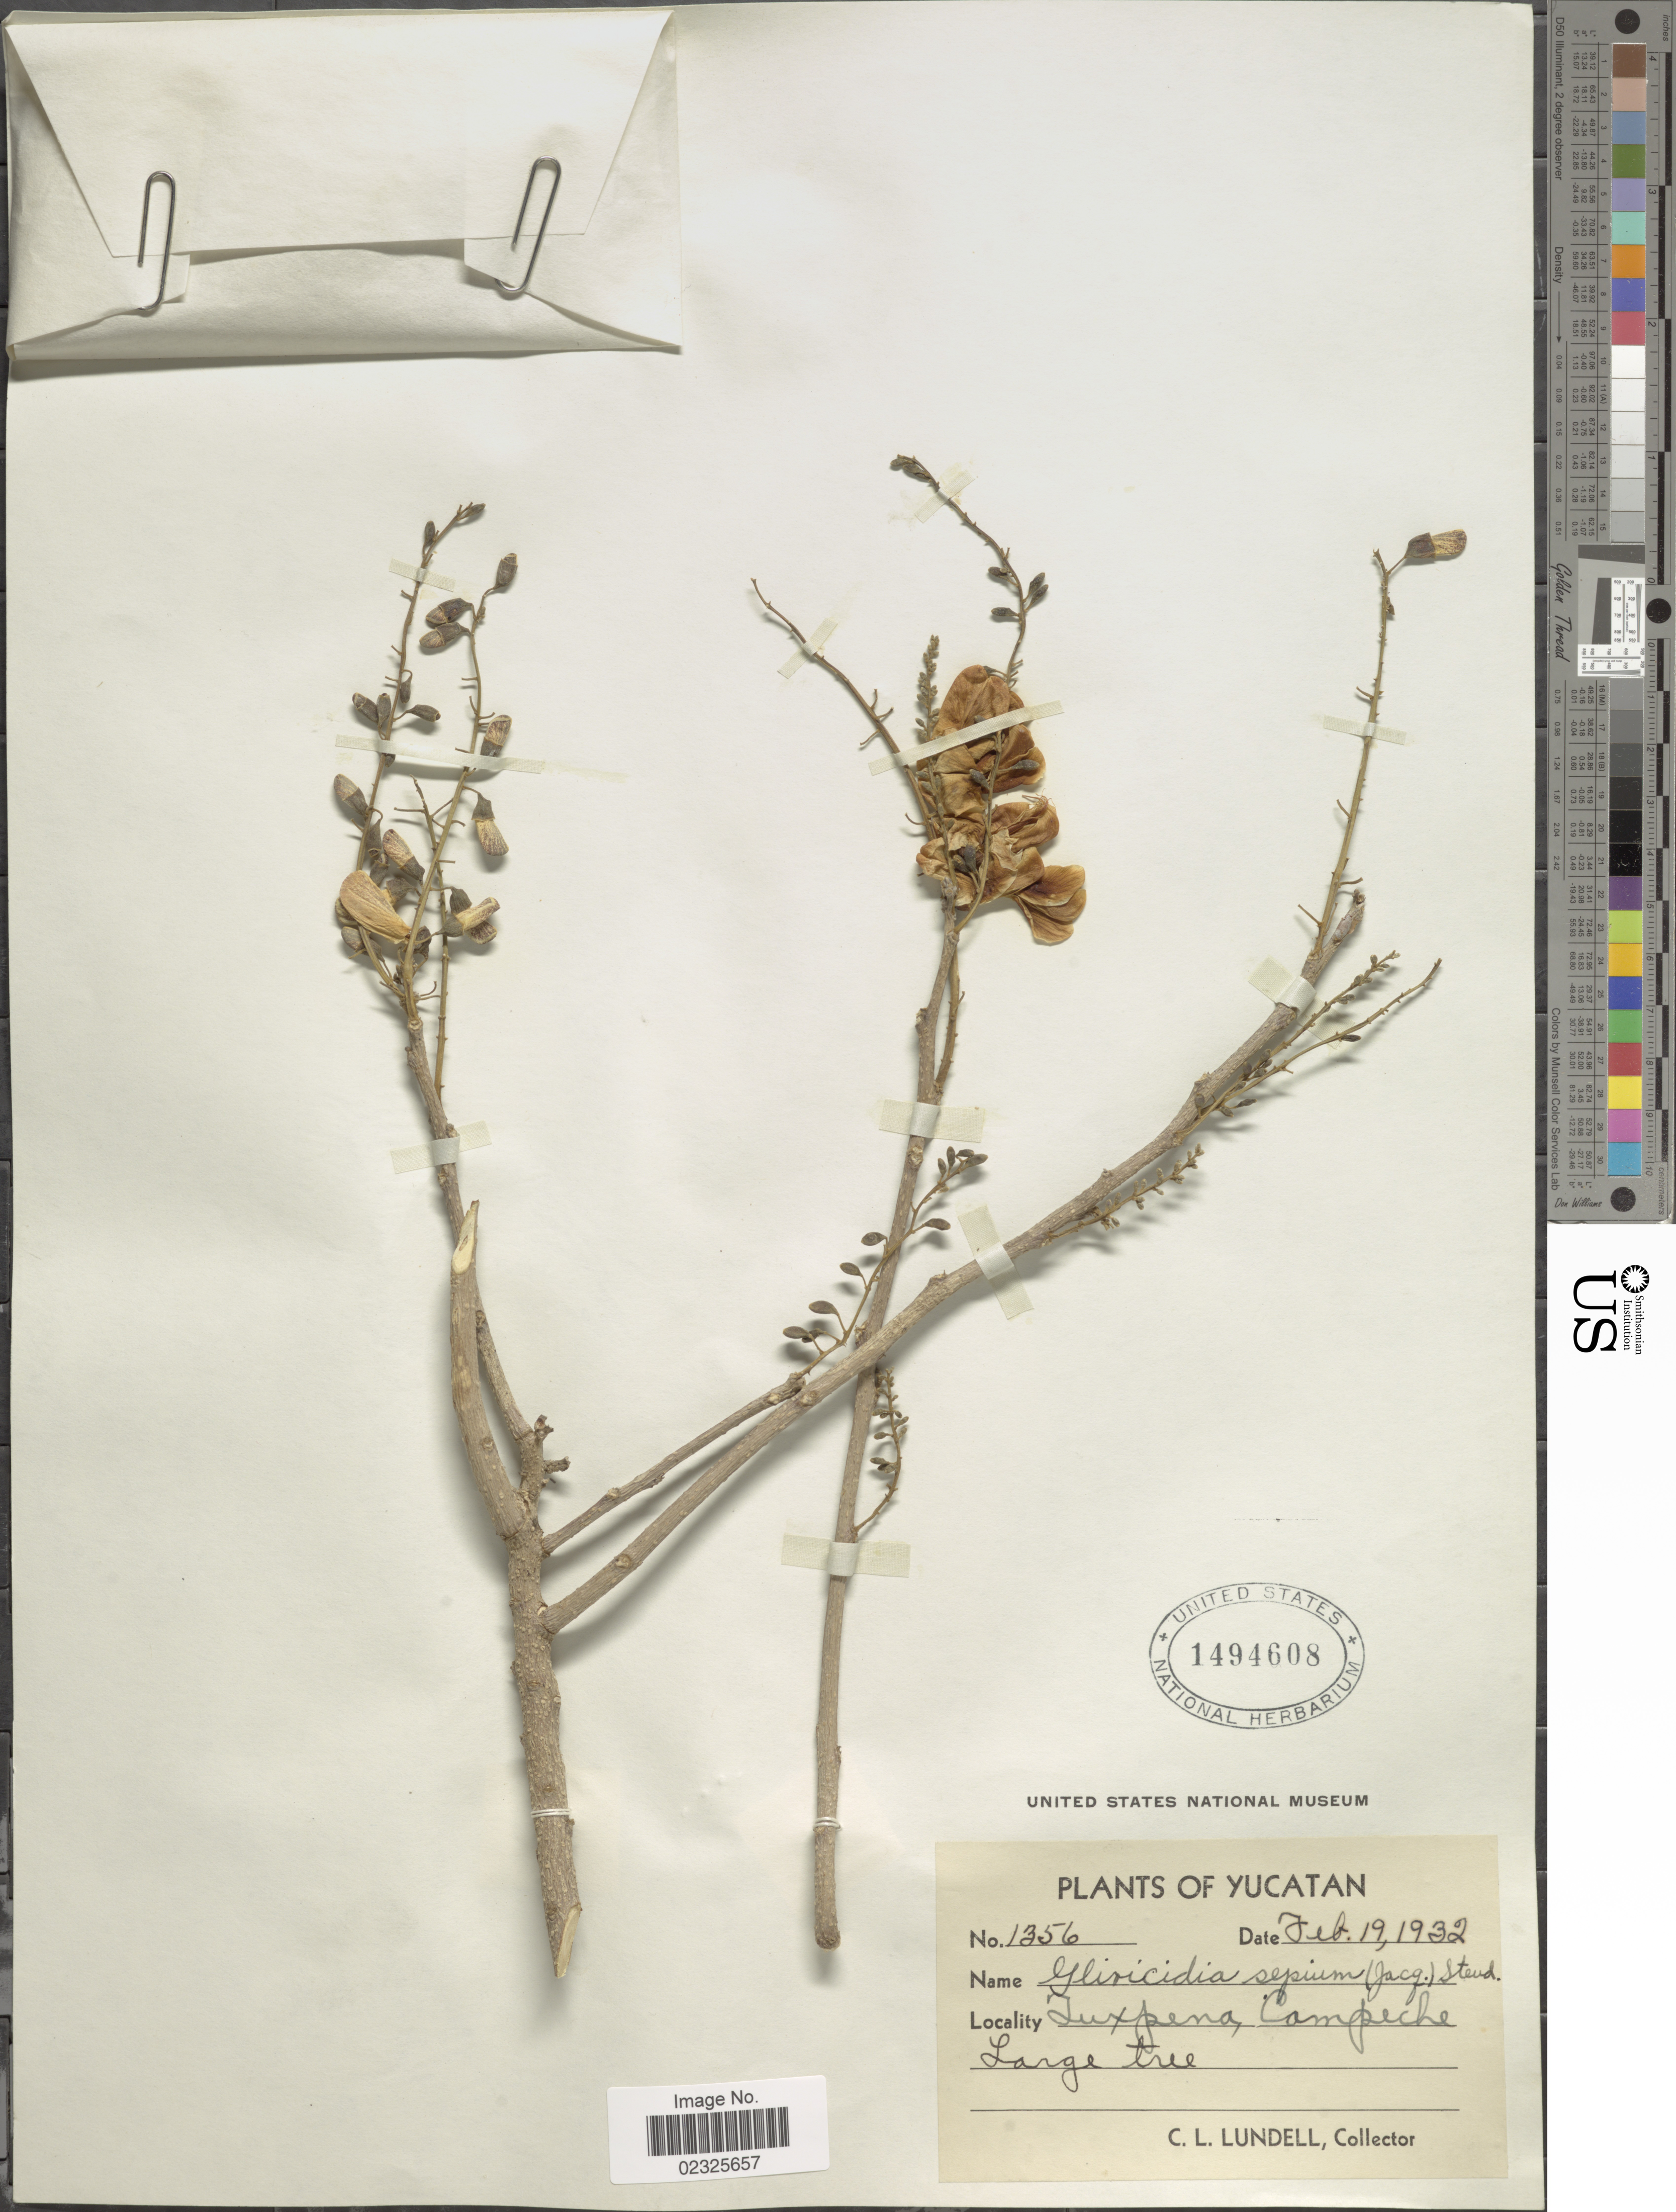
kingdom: Plantae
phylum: Tracheophyta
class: Magnoliopsida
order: Fabales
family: Fabaceae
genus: Gliricidia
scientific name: Gliricidia sepium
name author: (Jacq.) Kunth ex Walp.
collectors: C. L. Lundell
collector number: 1356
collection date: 1932-02-19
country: Mexico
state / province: Yucatán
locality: Tuxpena, Campeche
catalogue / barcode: US 1494608